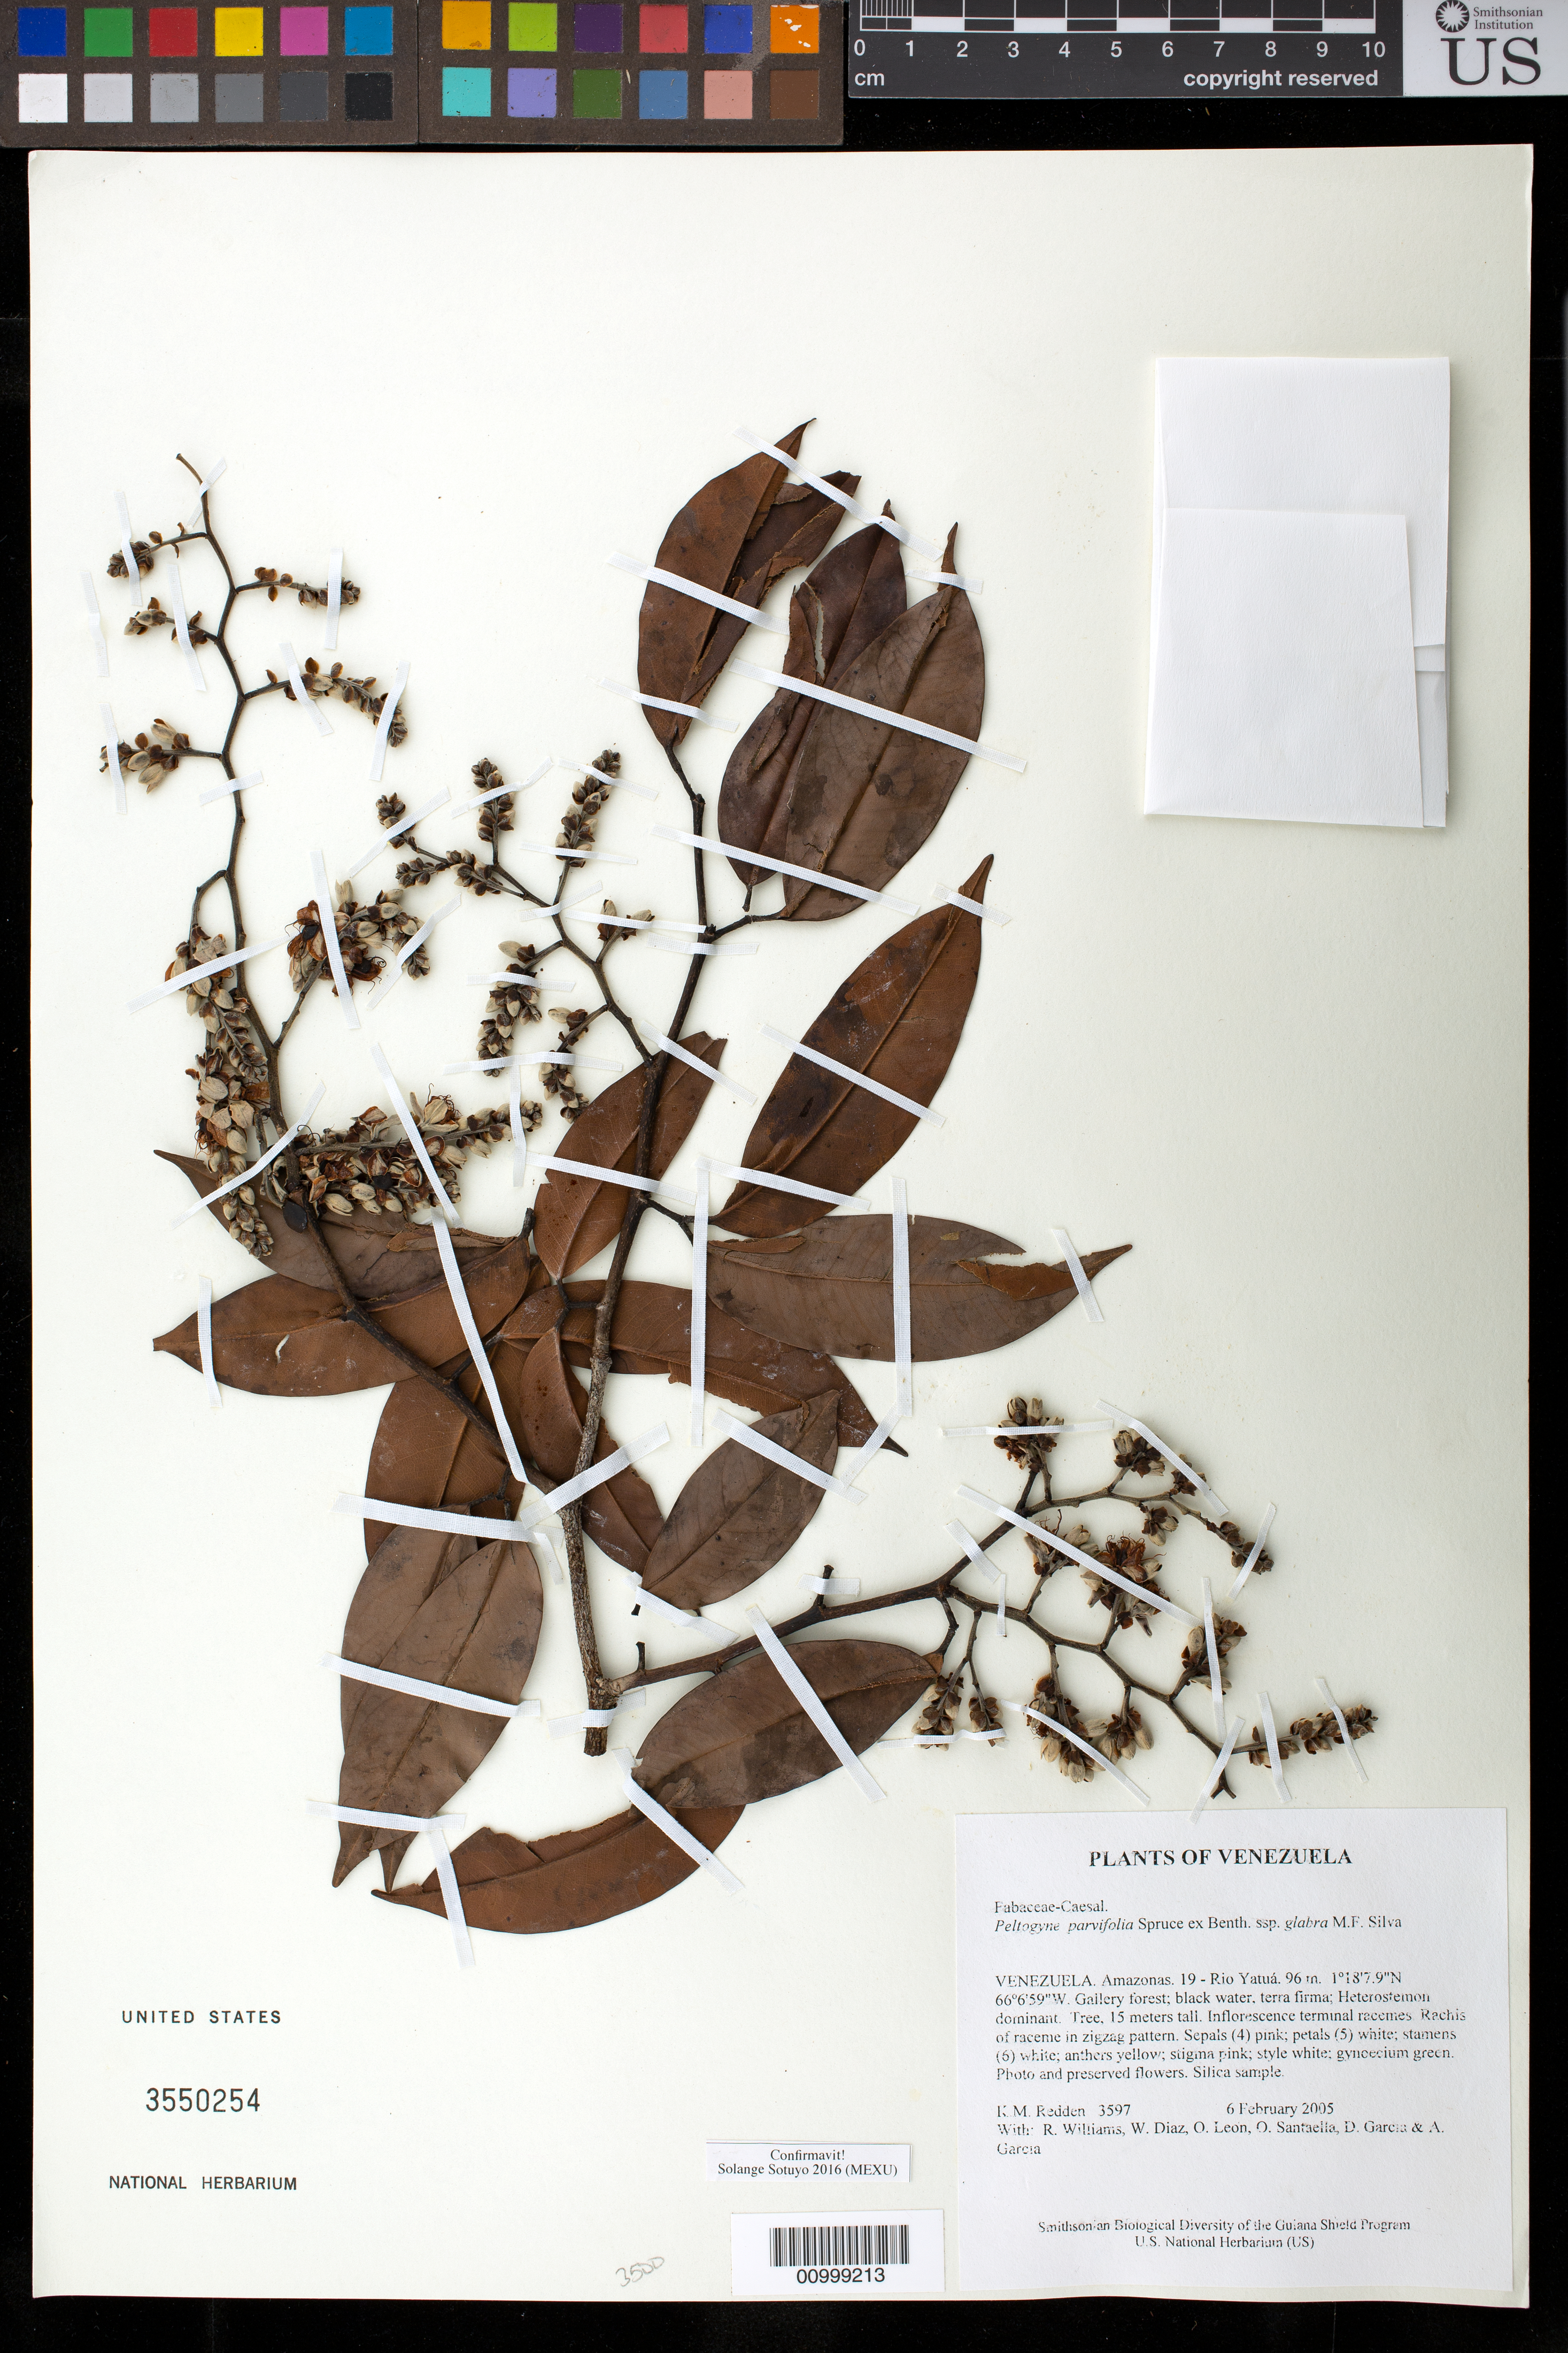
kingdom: Plantae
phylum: Tracheophyta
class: Magnoliopsida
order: Fabales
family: Fabaceae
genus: Peltogyne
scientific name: Peltogyne parvifolia subsp. glabra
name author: M.F. Silva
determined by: Sotuyo, Solange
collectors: K. M. Redden, R. Williams, W. Díaz P., O. León, O. Santaella, D. Garcia & A. Garcia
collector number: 3597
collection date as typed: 6 February 2005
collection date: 2005-02-06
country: Venezuela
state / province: Amazonas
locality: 19 - Rio Yatuá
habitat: Gallery forest; black water, terra firma; Heterostemon dominant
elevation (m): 96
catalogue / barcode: US 3550254